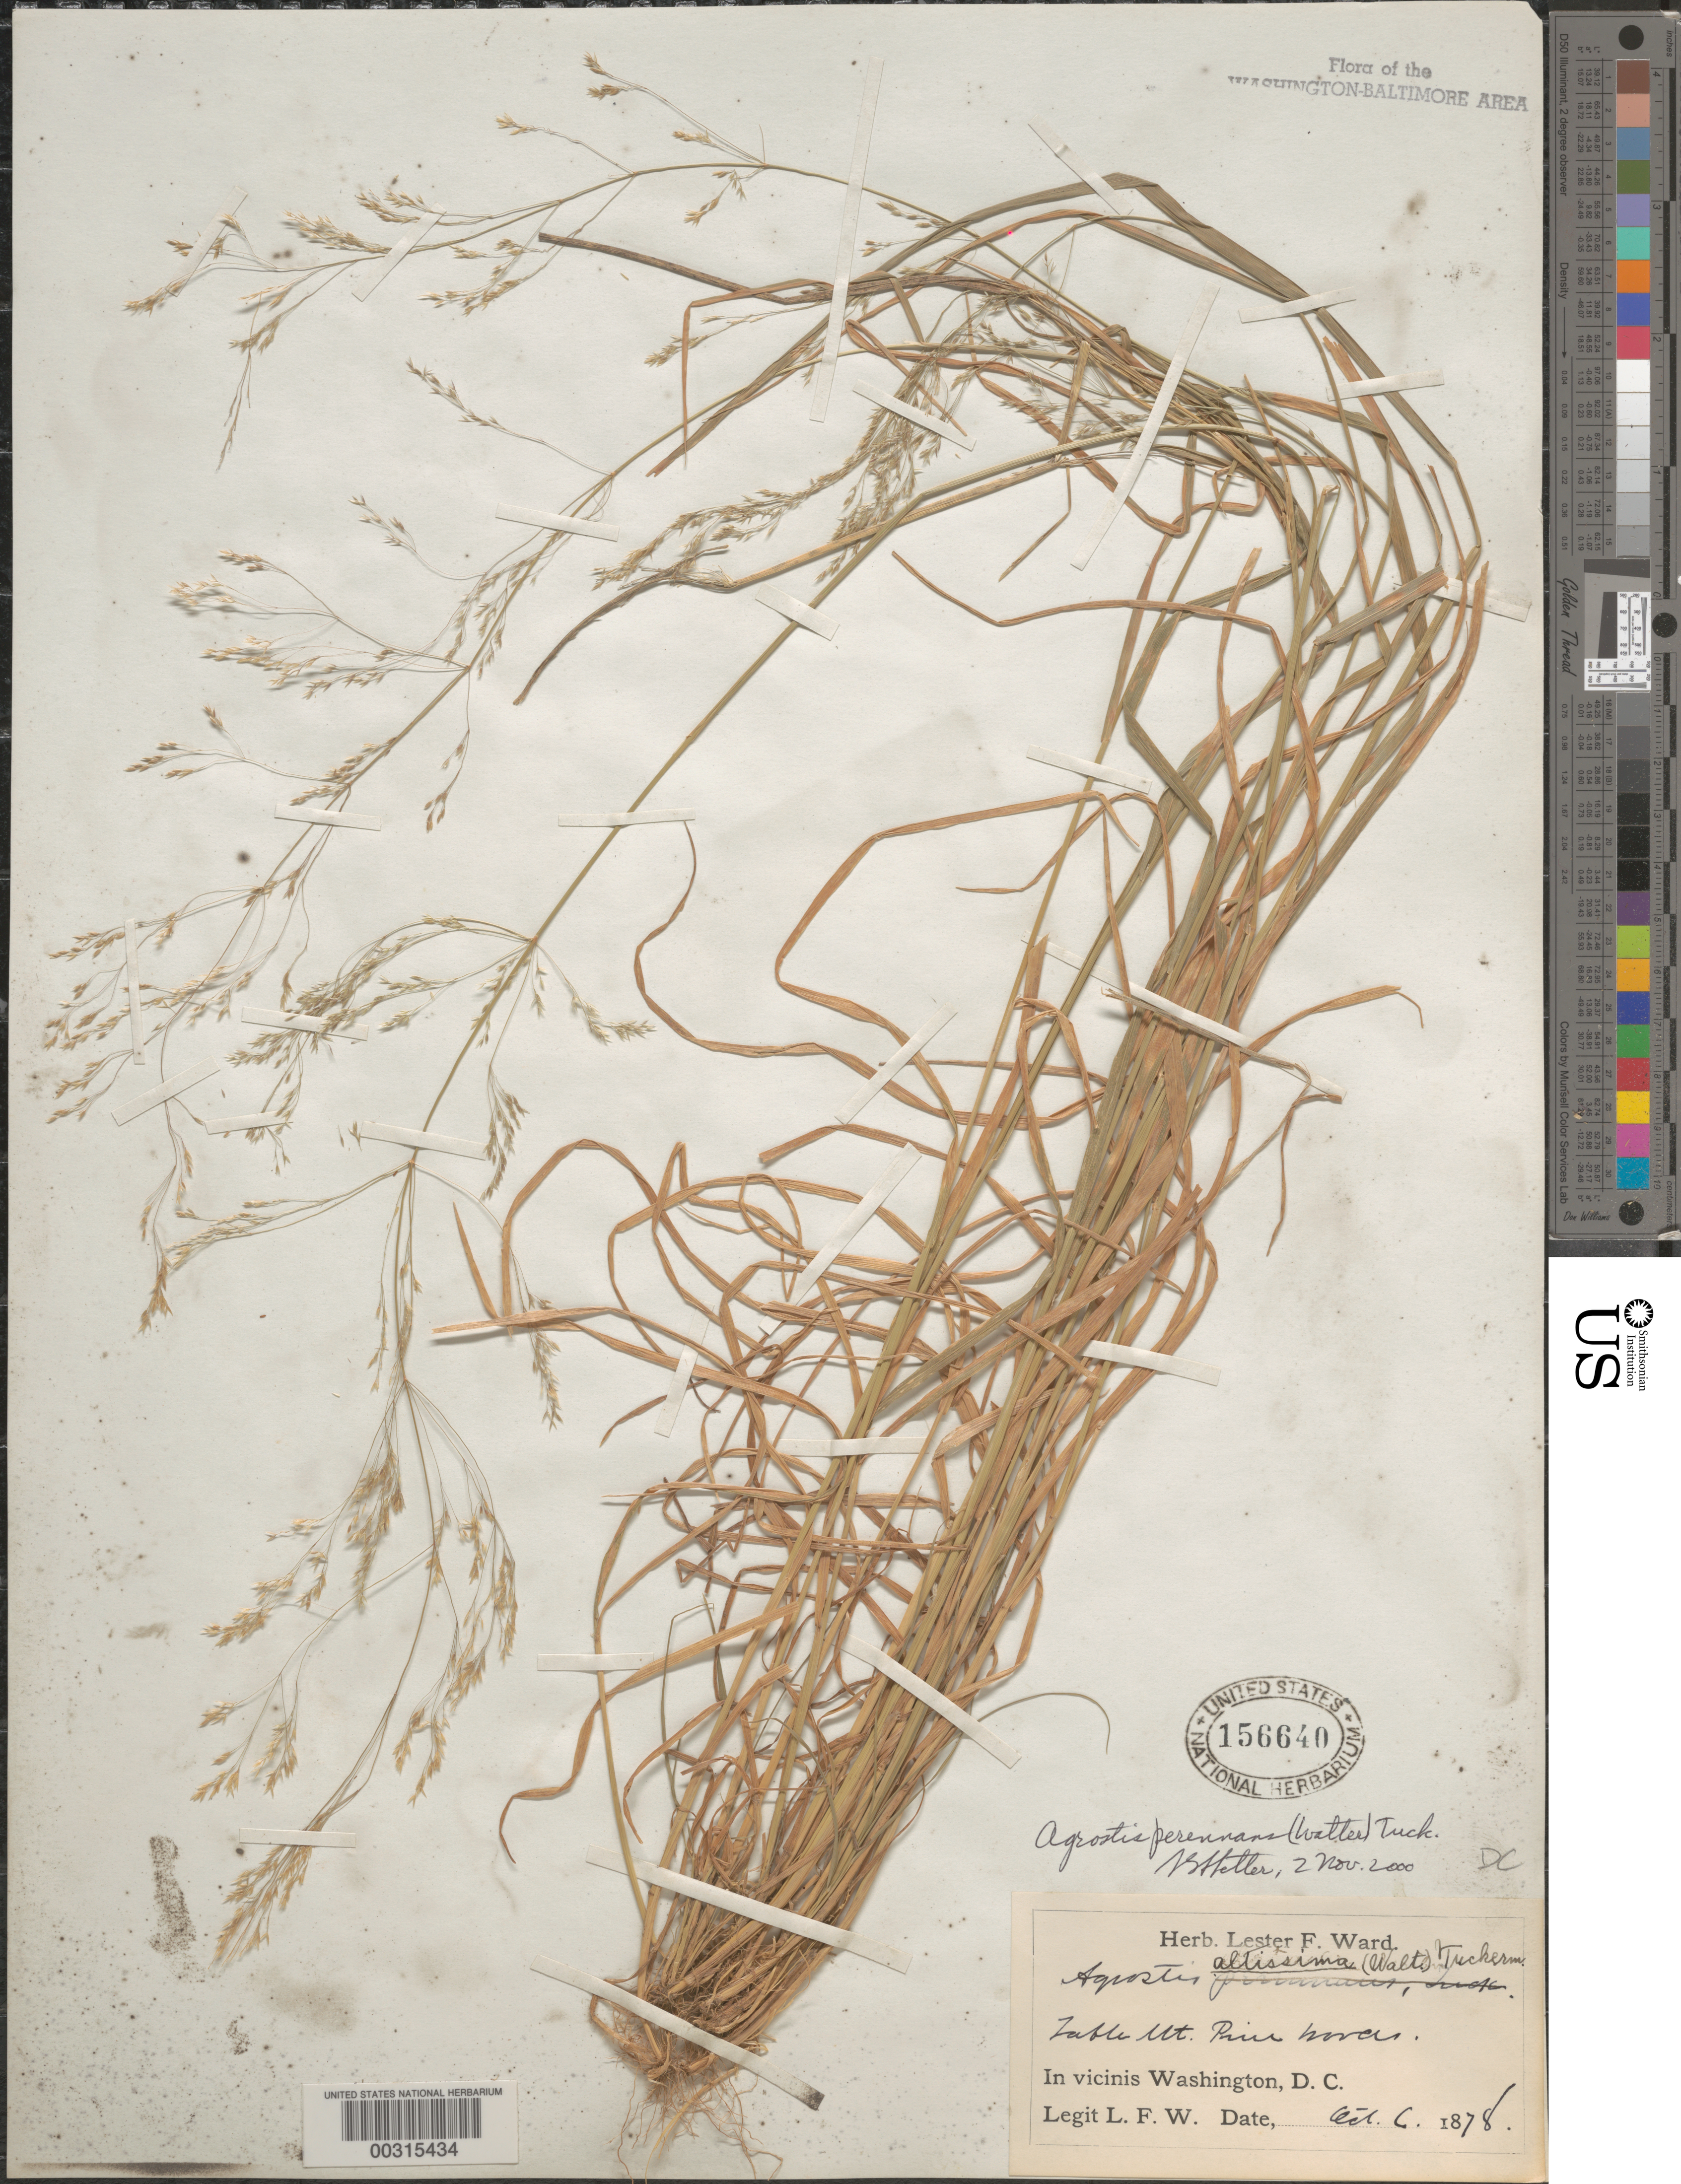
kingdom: Plantae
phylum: Tracheophyta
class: Liliopsida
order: Poales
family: Poaceae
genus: Agrostis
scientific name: Agrostis perennans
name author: (Walter) Tuck.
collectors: L. F. Ward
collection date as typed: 06 Oct 1878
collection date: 1878-10-06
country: United States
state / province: District of Columbia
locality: Table Mountain Pine Woods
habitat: Pine woods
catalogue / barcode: US 156640